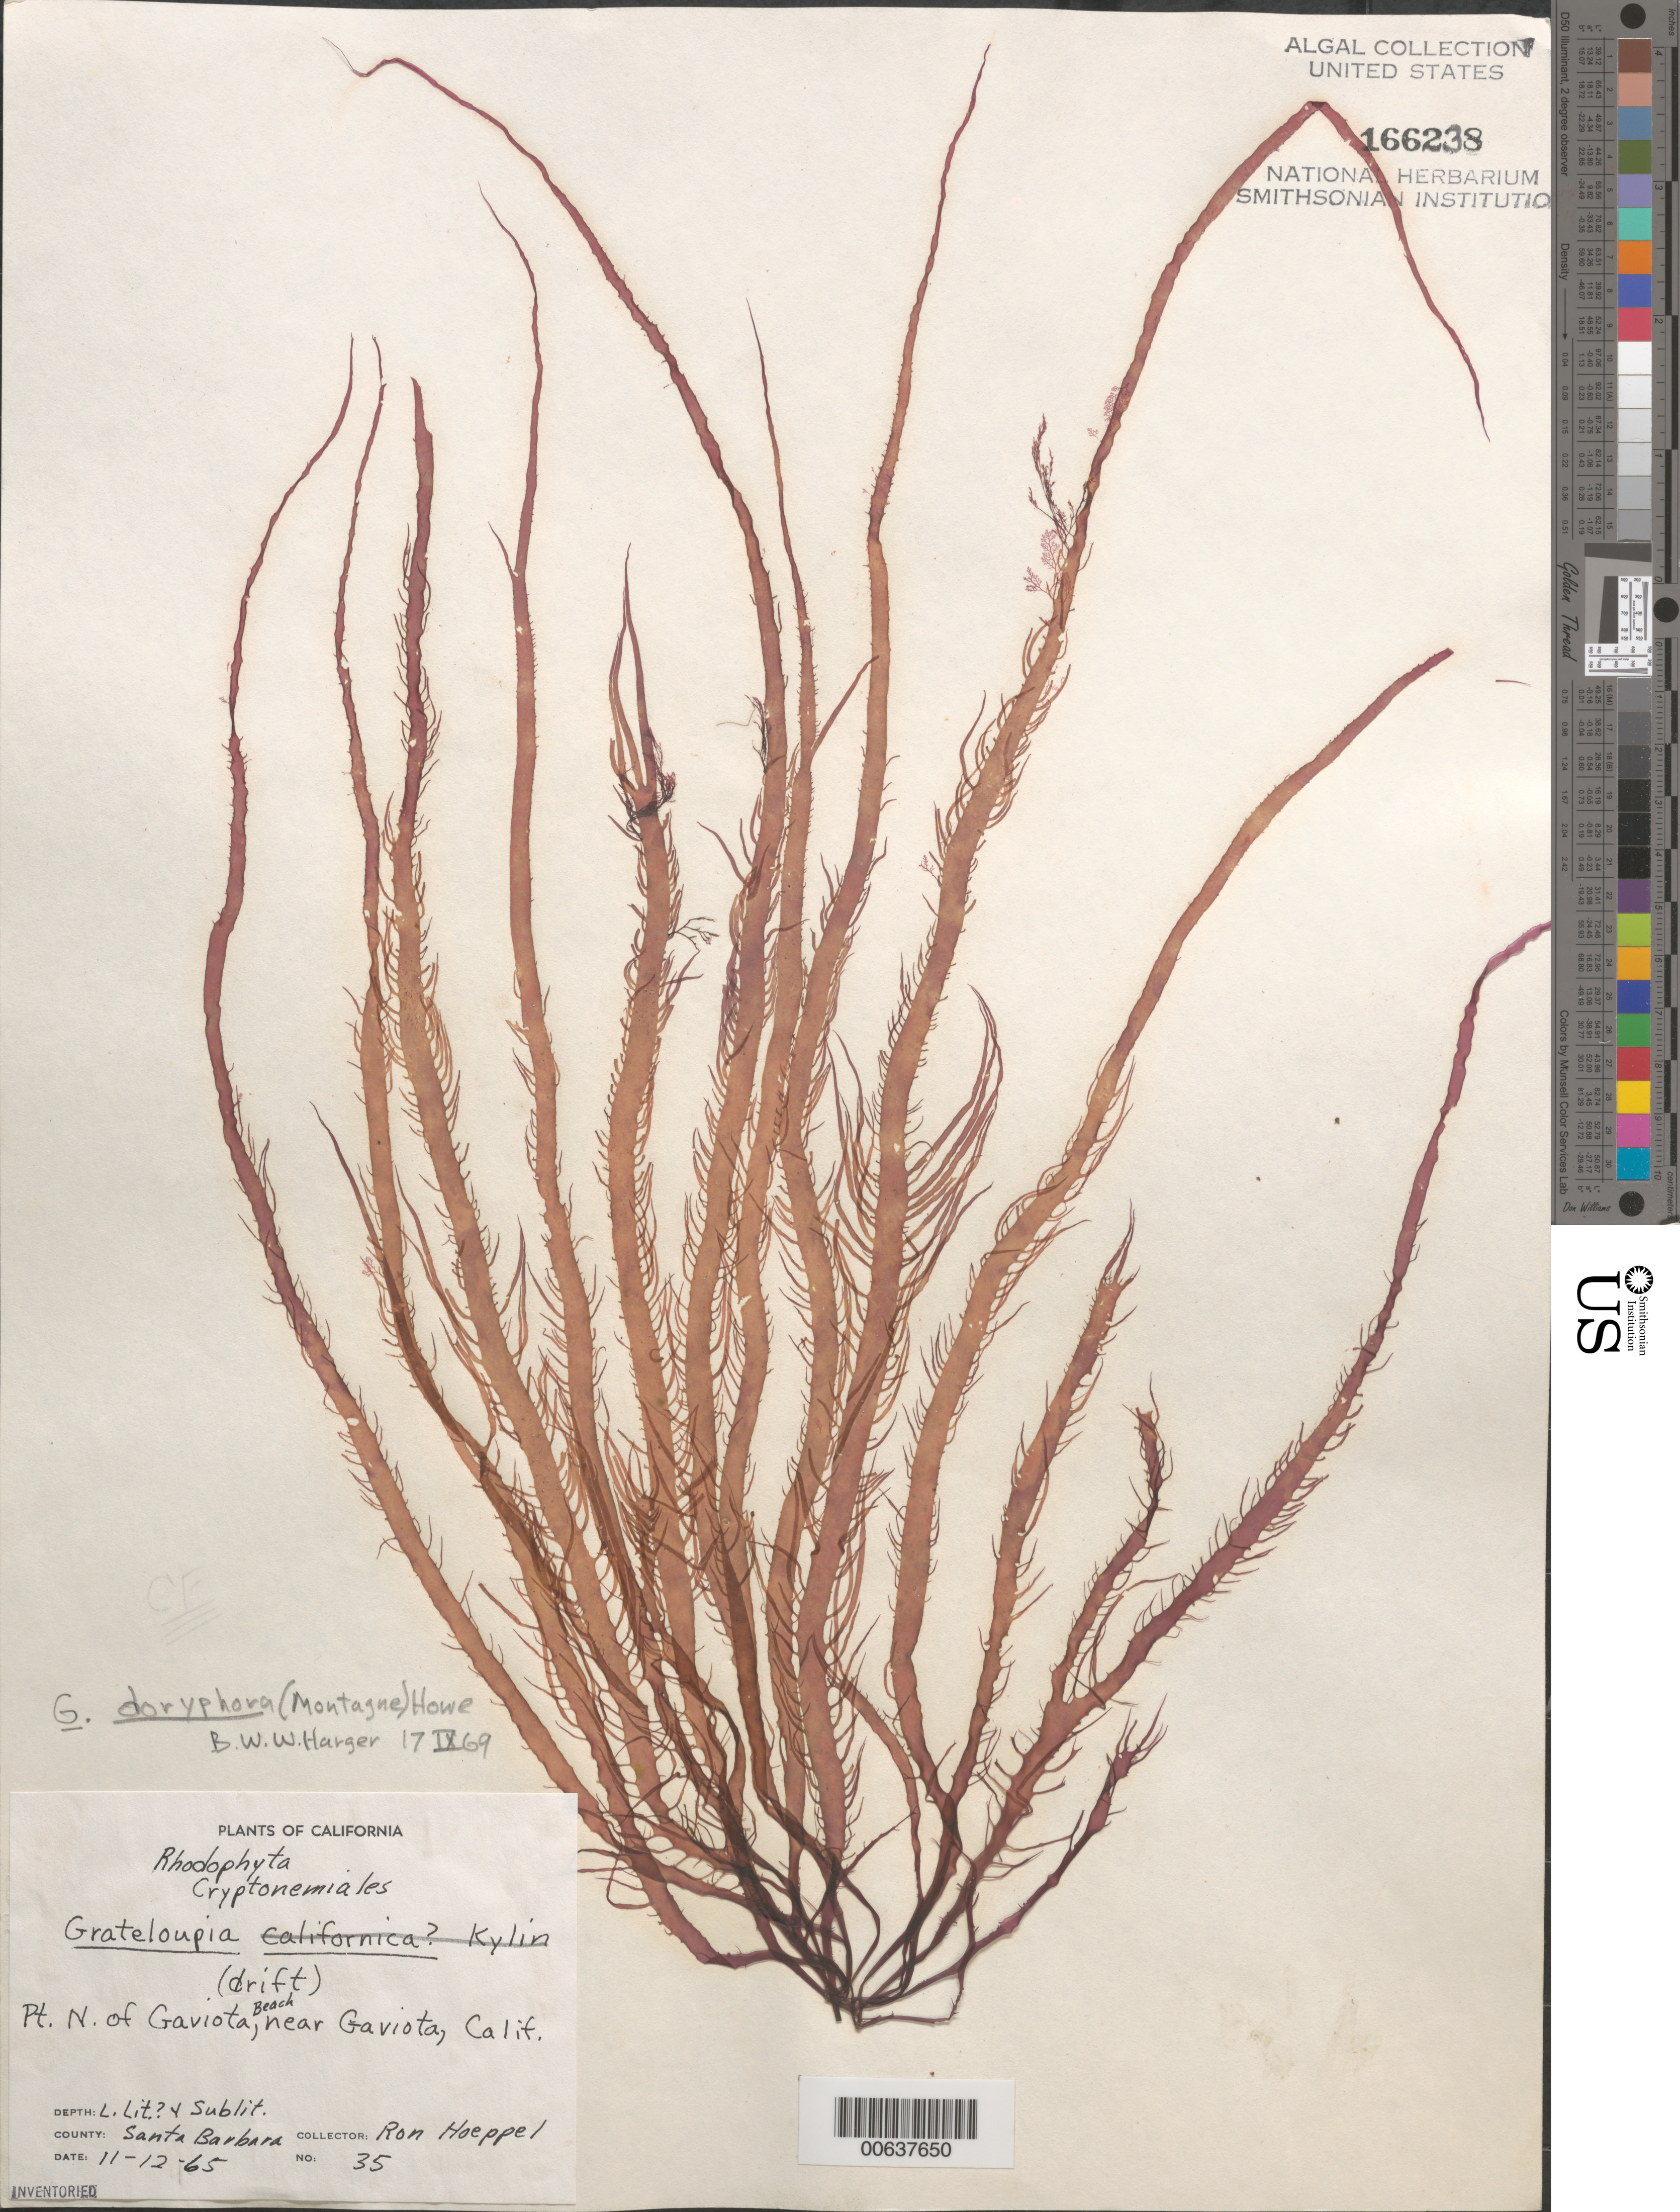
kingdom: Plantae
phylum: Rhodophyta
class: Florideophyceae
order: Halymeniales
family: Halymeniaceae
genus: Grateloupia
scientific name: Grateloupia doryphora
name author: (Mont.) Howe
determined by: Harger, B. W. W.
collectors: R. Hoeppel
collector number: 35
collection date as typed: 12 Nov 1965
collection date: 1965-11-12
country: United States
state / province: California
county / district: Santa Barbara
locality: Point north of Gaviota, near Gaviota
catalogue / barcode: US 166238